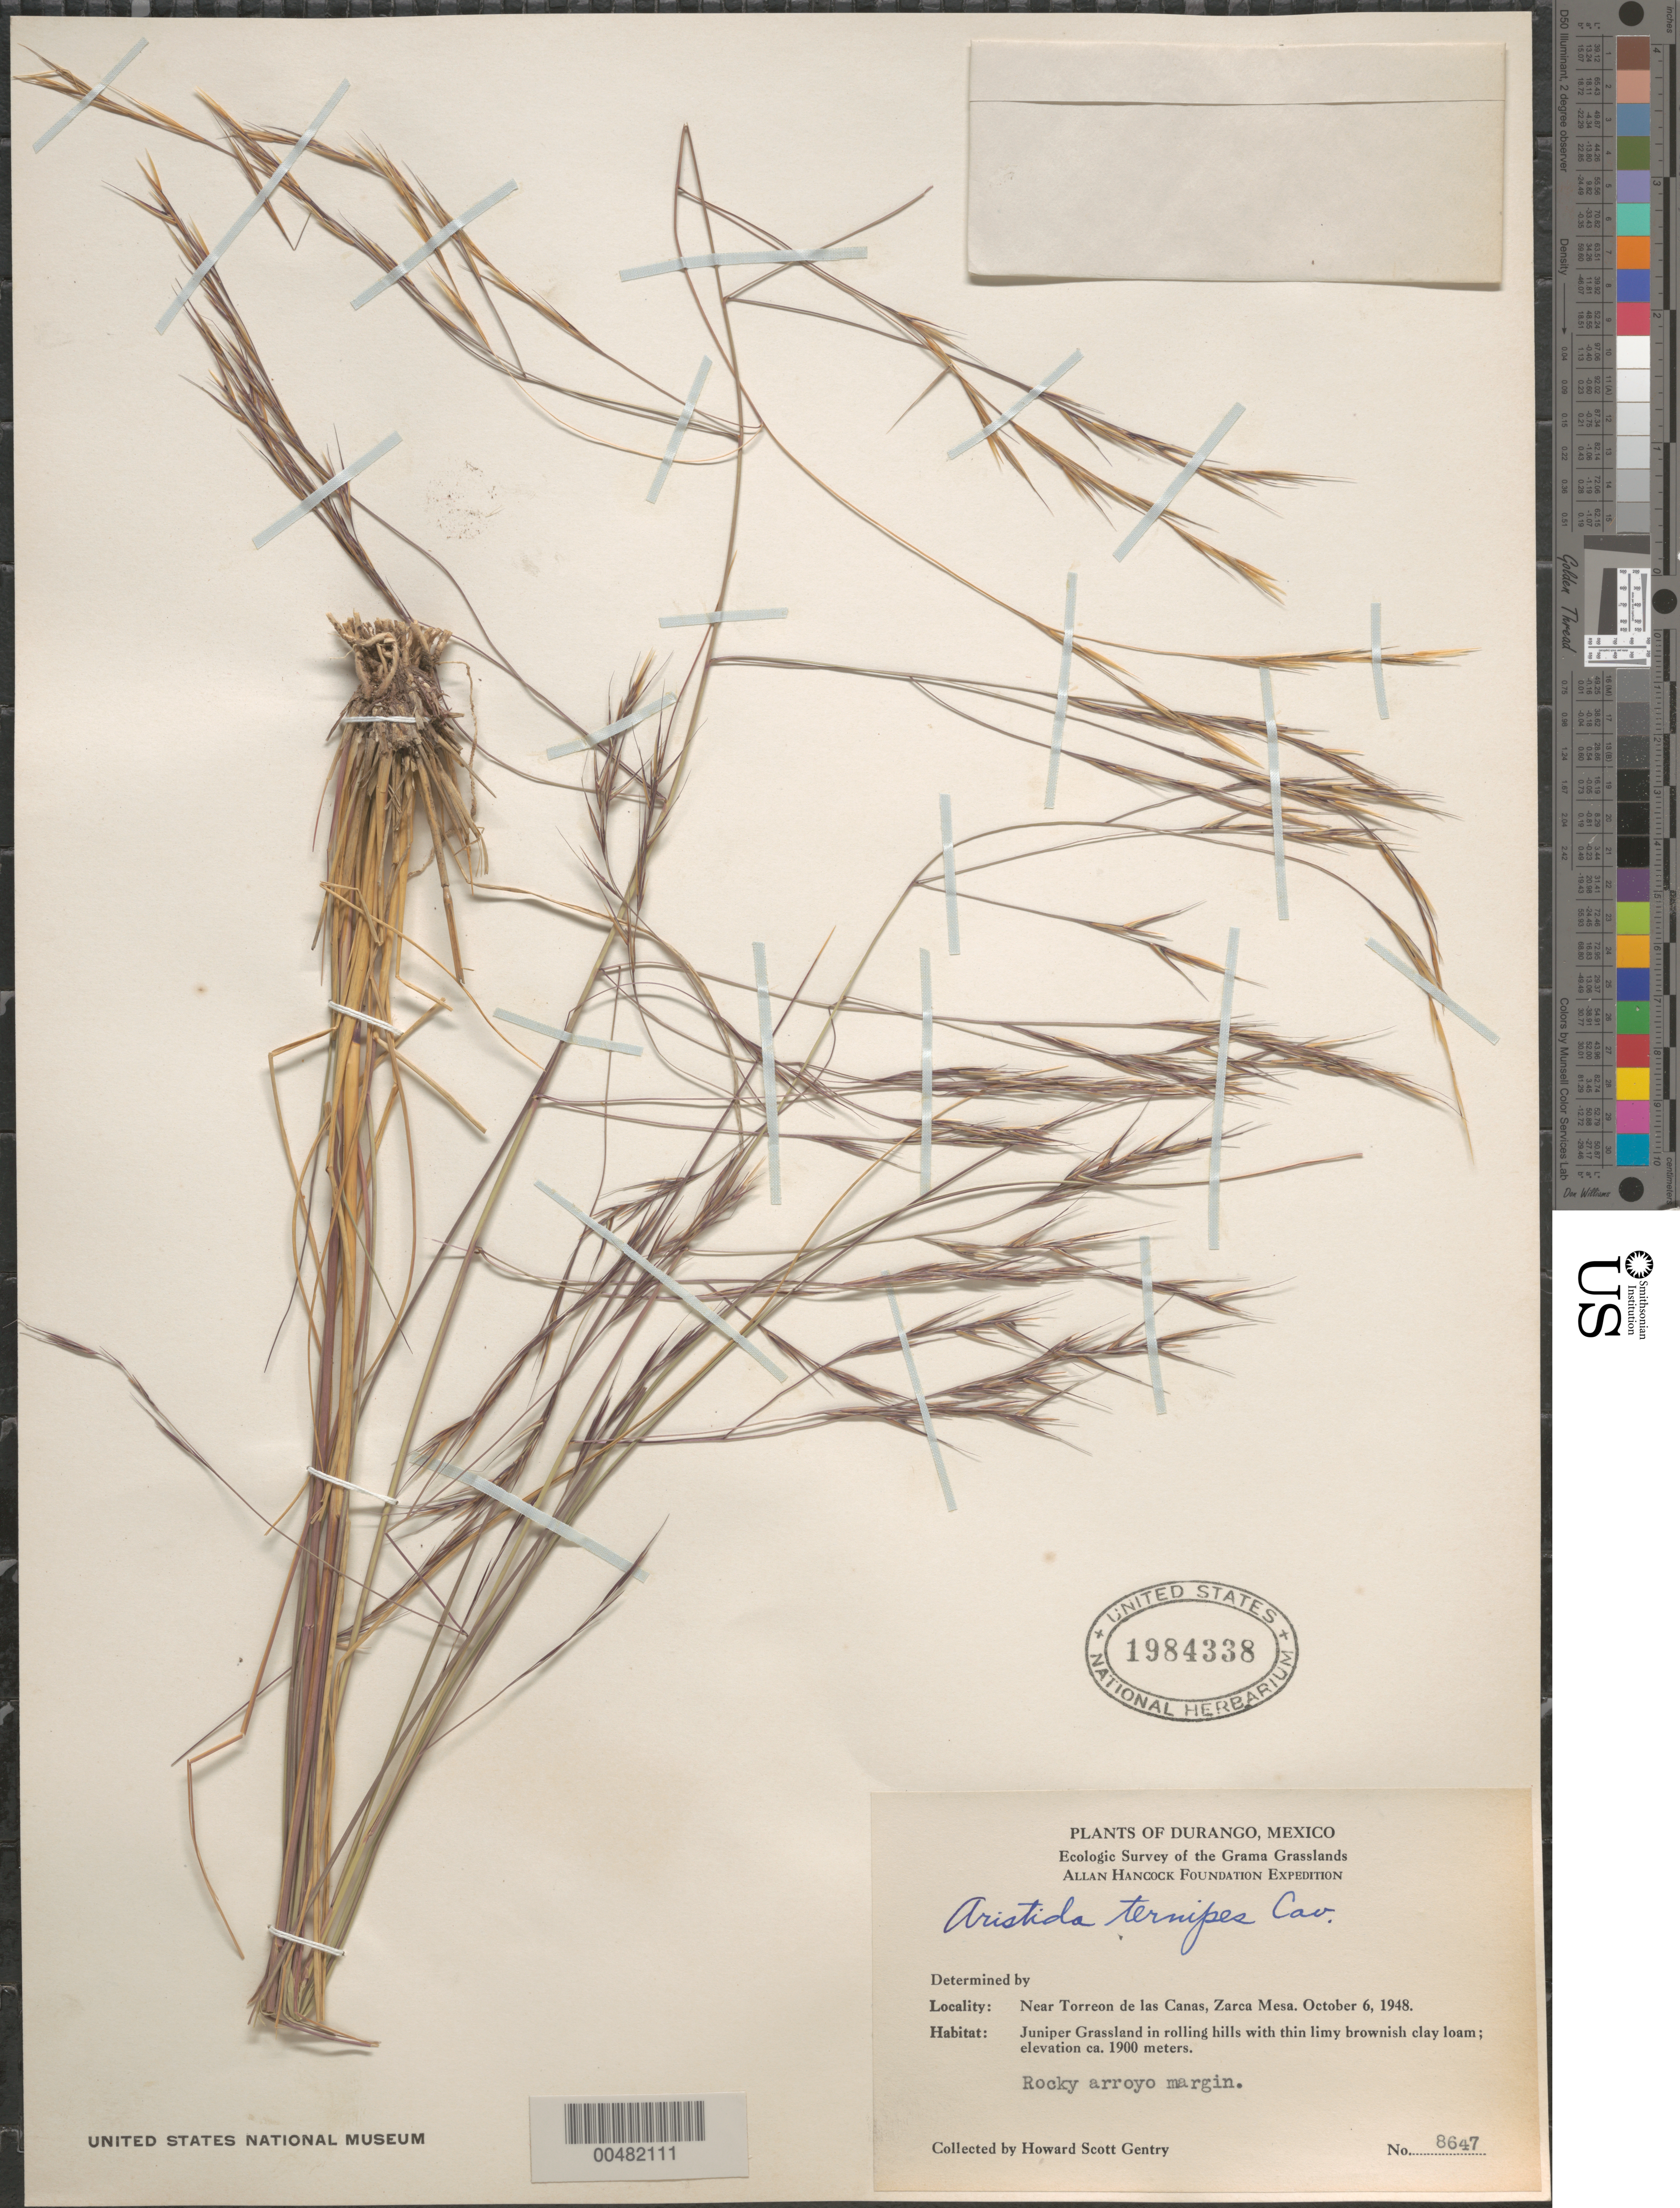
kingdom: Plantae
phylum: Tracheophyta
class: Liliopsida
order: Poales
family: Poaceae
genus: Aristida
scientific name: Aristida ternipes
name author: Cav.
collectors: H. S. Gentry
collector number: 8647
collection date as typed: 6 Oct 1948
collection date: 1948-10-06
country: Mexico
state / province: Durango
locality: Near Torreon de las Canas, Zarca Mesa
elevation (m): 1900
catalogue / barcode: US 1984338